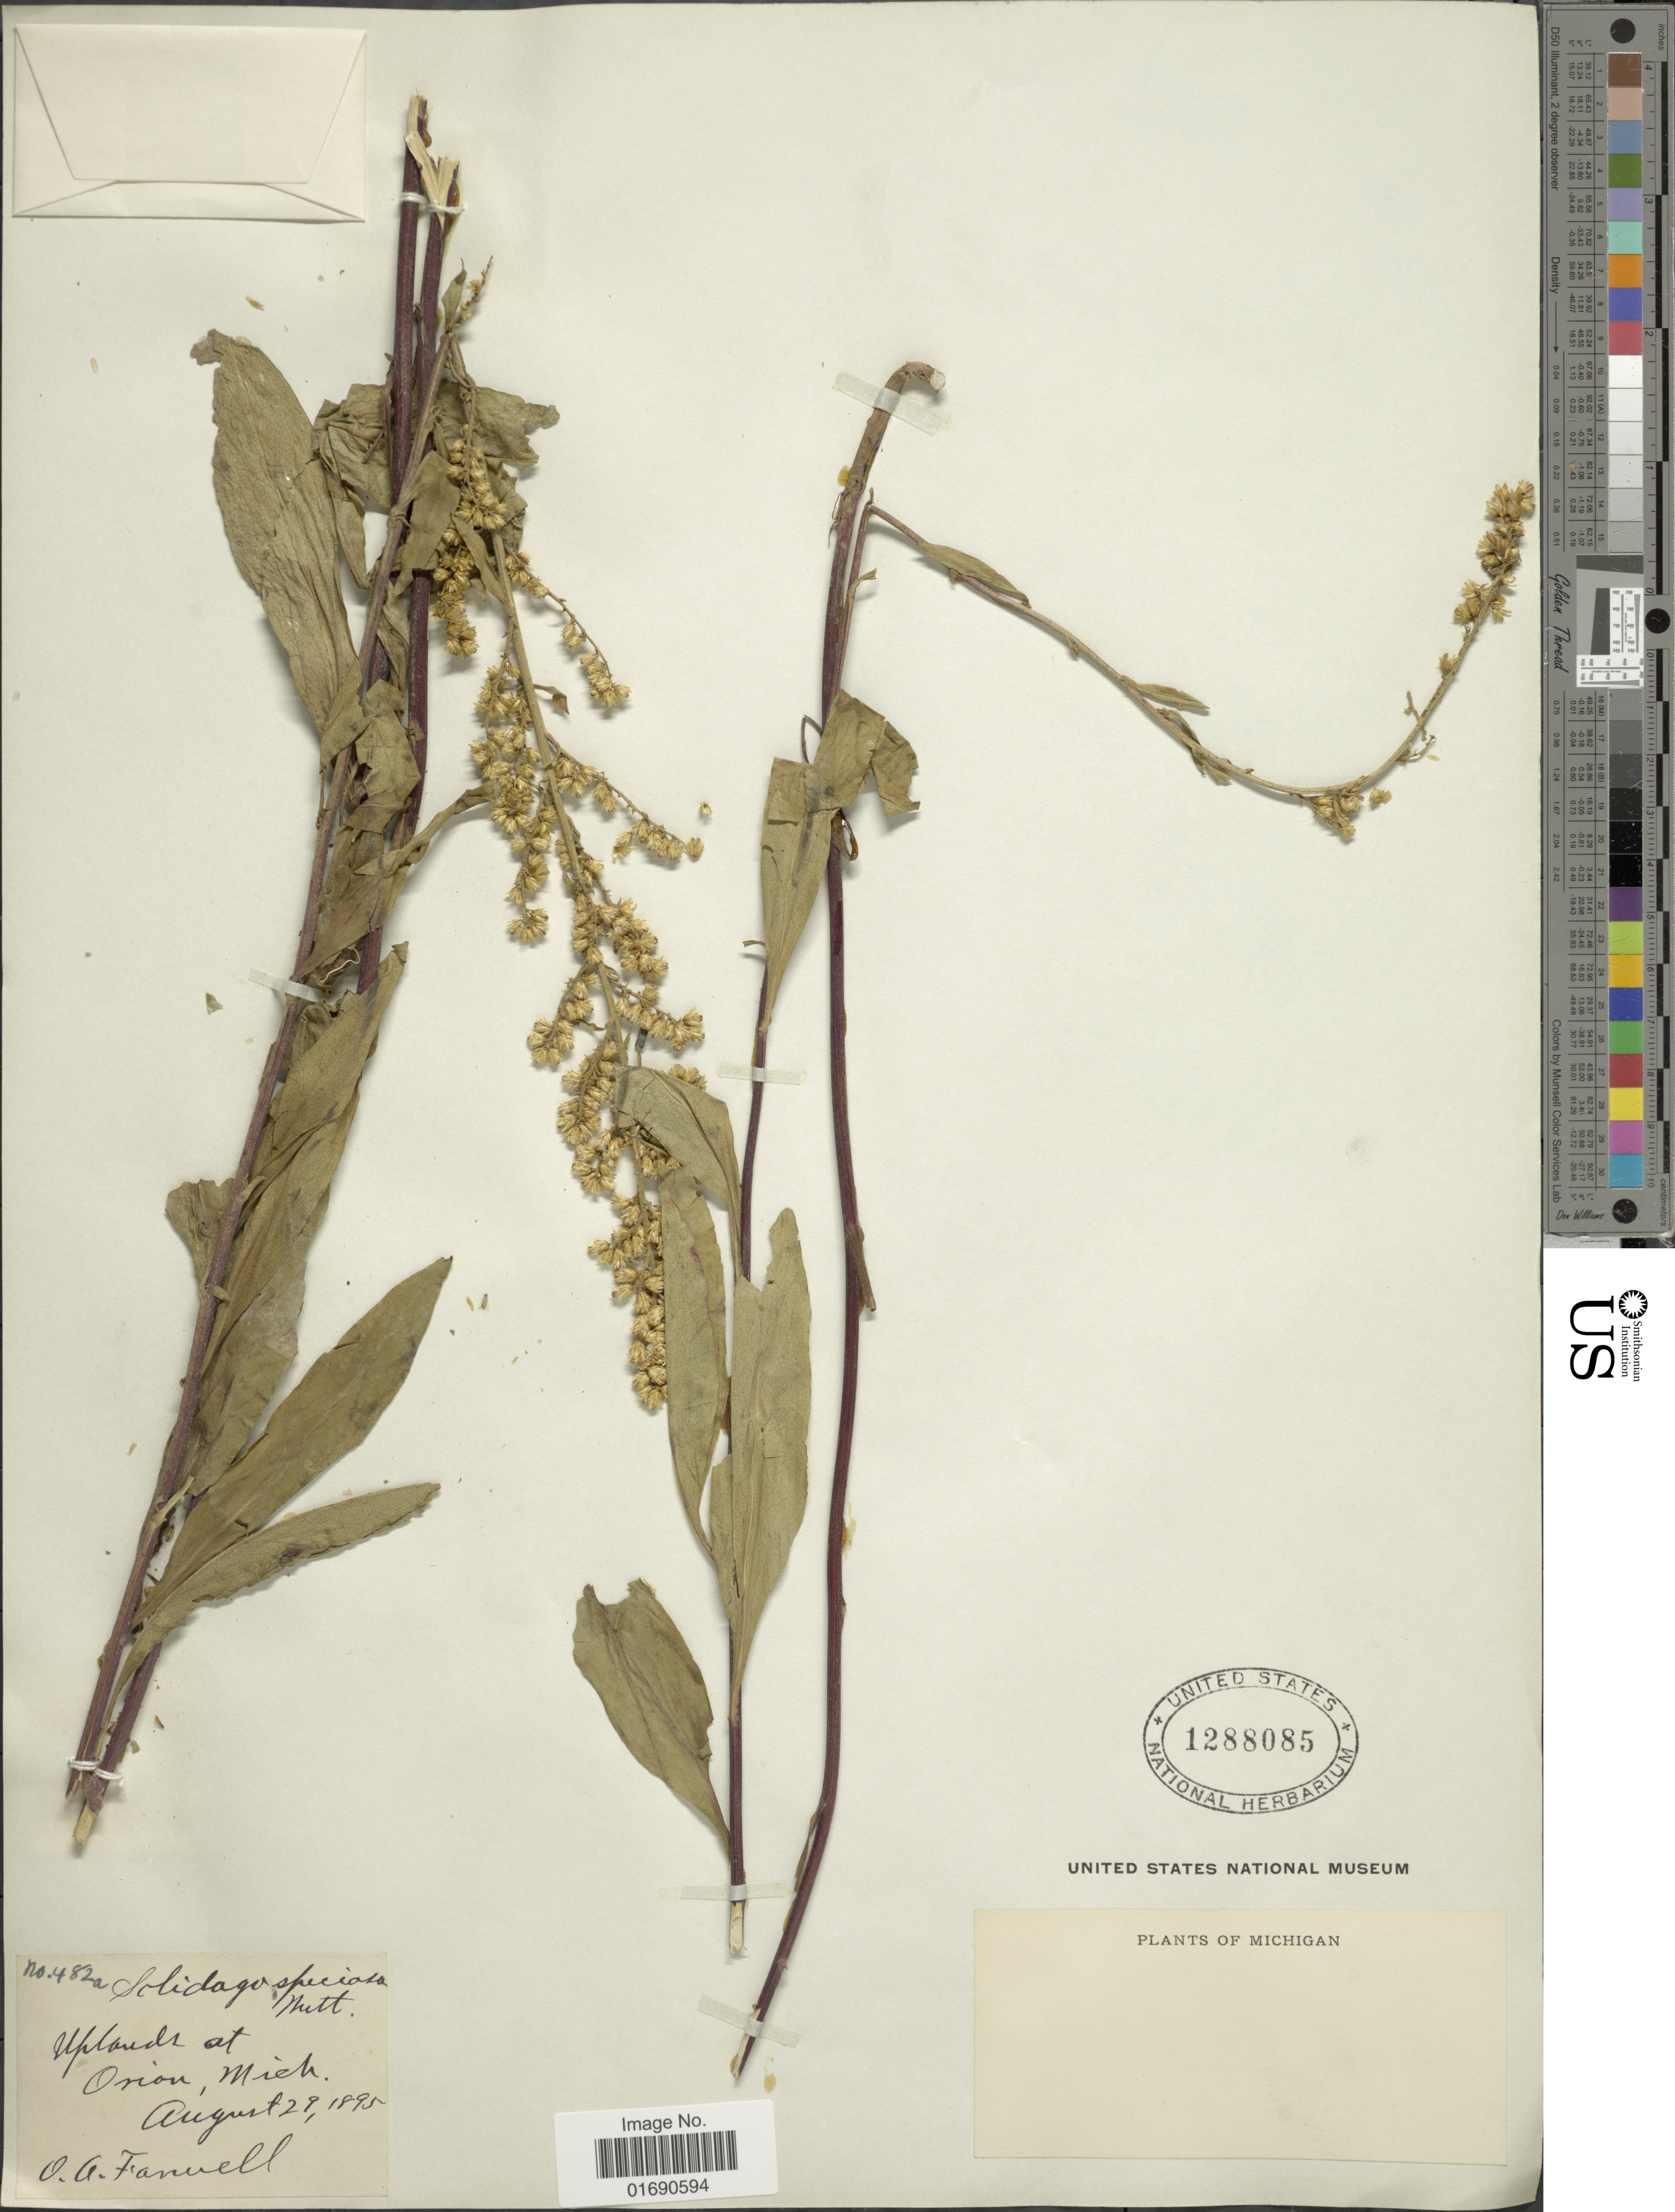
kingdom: Plantae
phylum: Tracheophyta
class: Magnoliopsida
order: Asterales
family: Asteraceae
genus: Solidago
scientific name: Solidago speciosa var. angustata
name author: Torr. & A. Gray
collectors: O. Farwell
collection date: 1895-08-29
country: United States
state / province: Michigan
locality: Uplands at Orion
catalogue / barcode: US 1288085